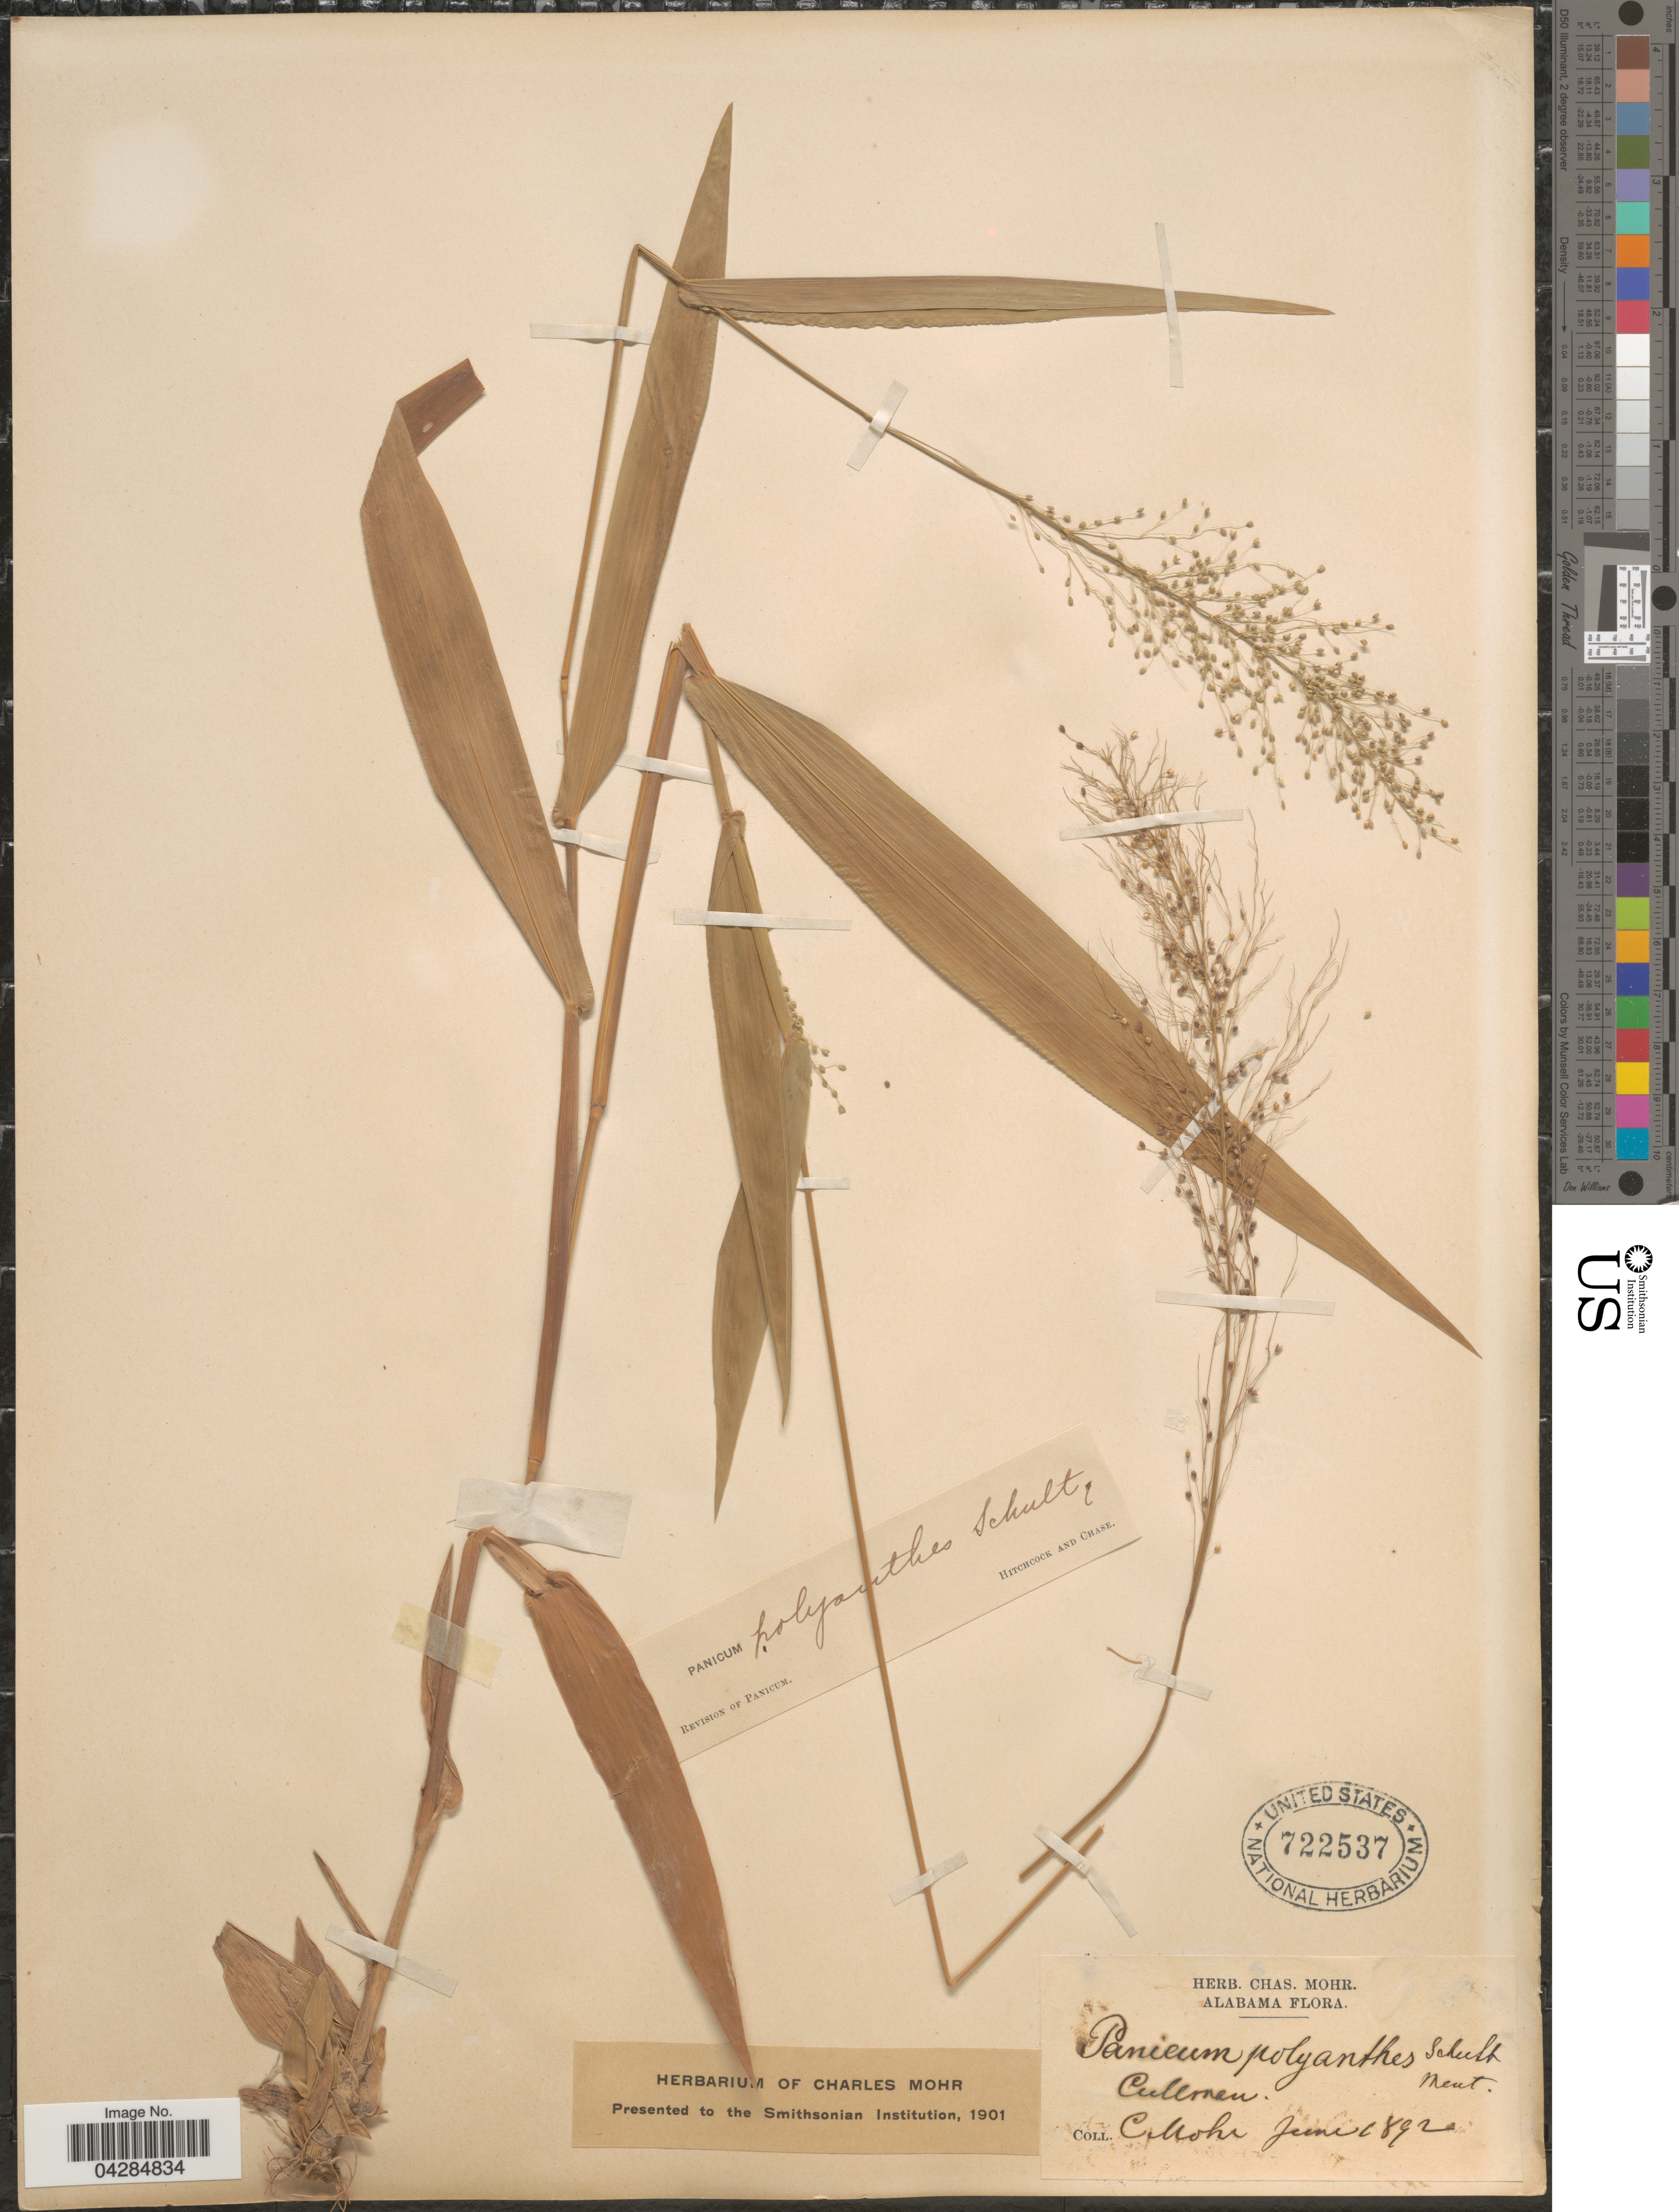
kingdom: Plantae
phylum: Tracheophyta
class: Liliopsida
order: Poales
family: Poaceae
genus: Dichanthelium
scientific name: Dichanthelium polyanthes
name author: (Schult.) Mohlenbr.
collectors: Mohr, C. T. (herbarium)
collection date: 1892-06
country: United States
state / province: Alabama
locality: Cullman.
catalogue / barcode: US 722537